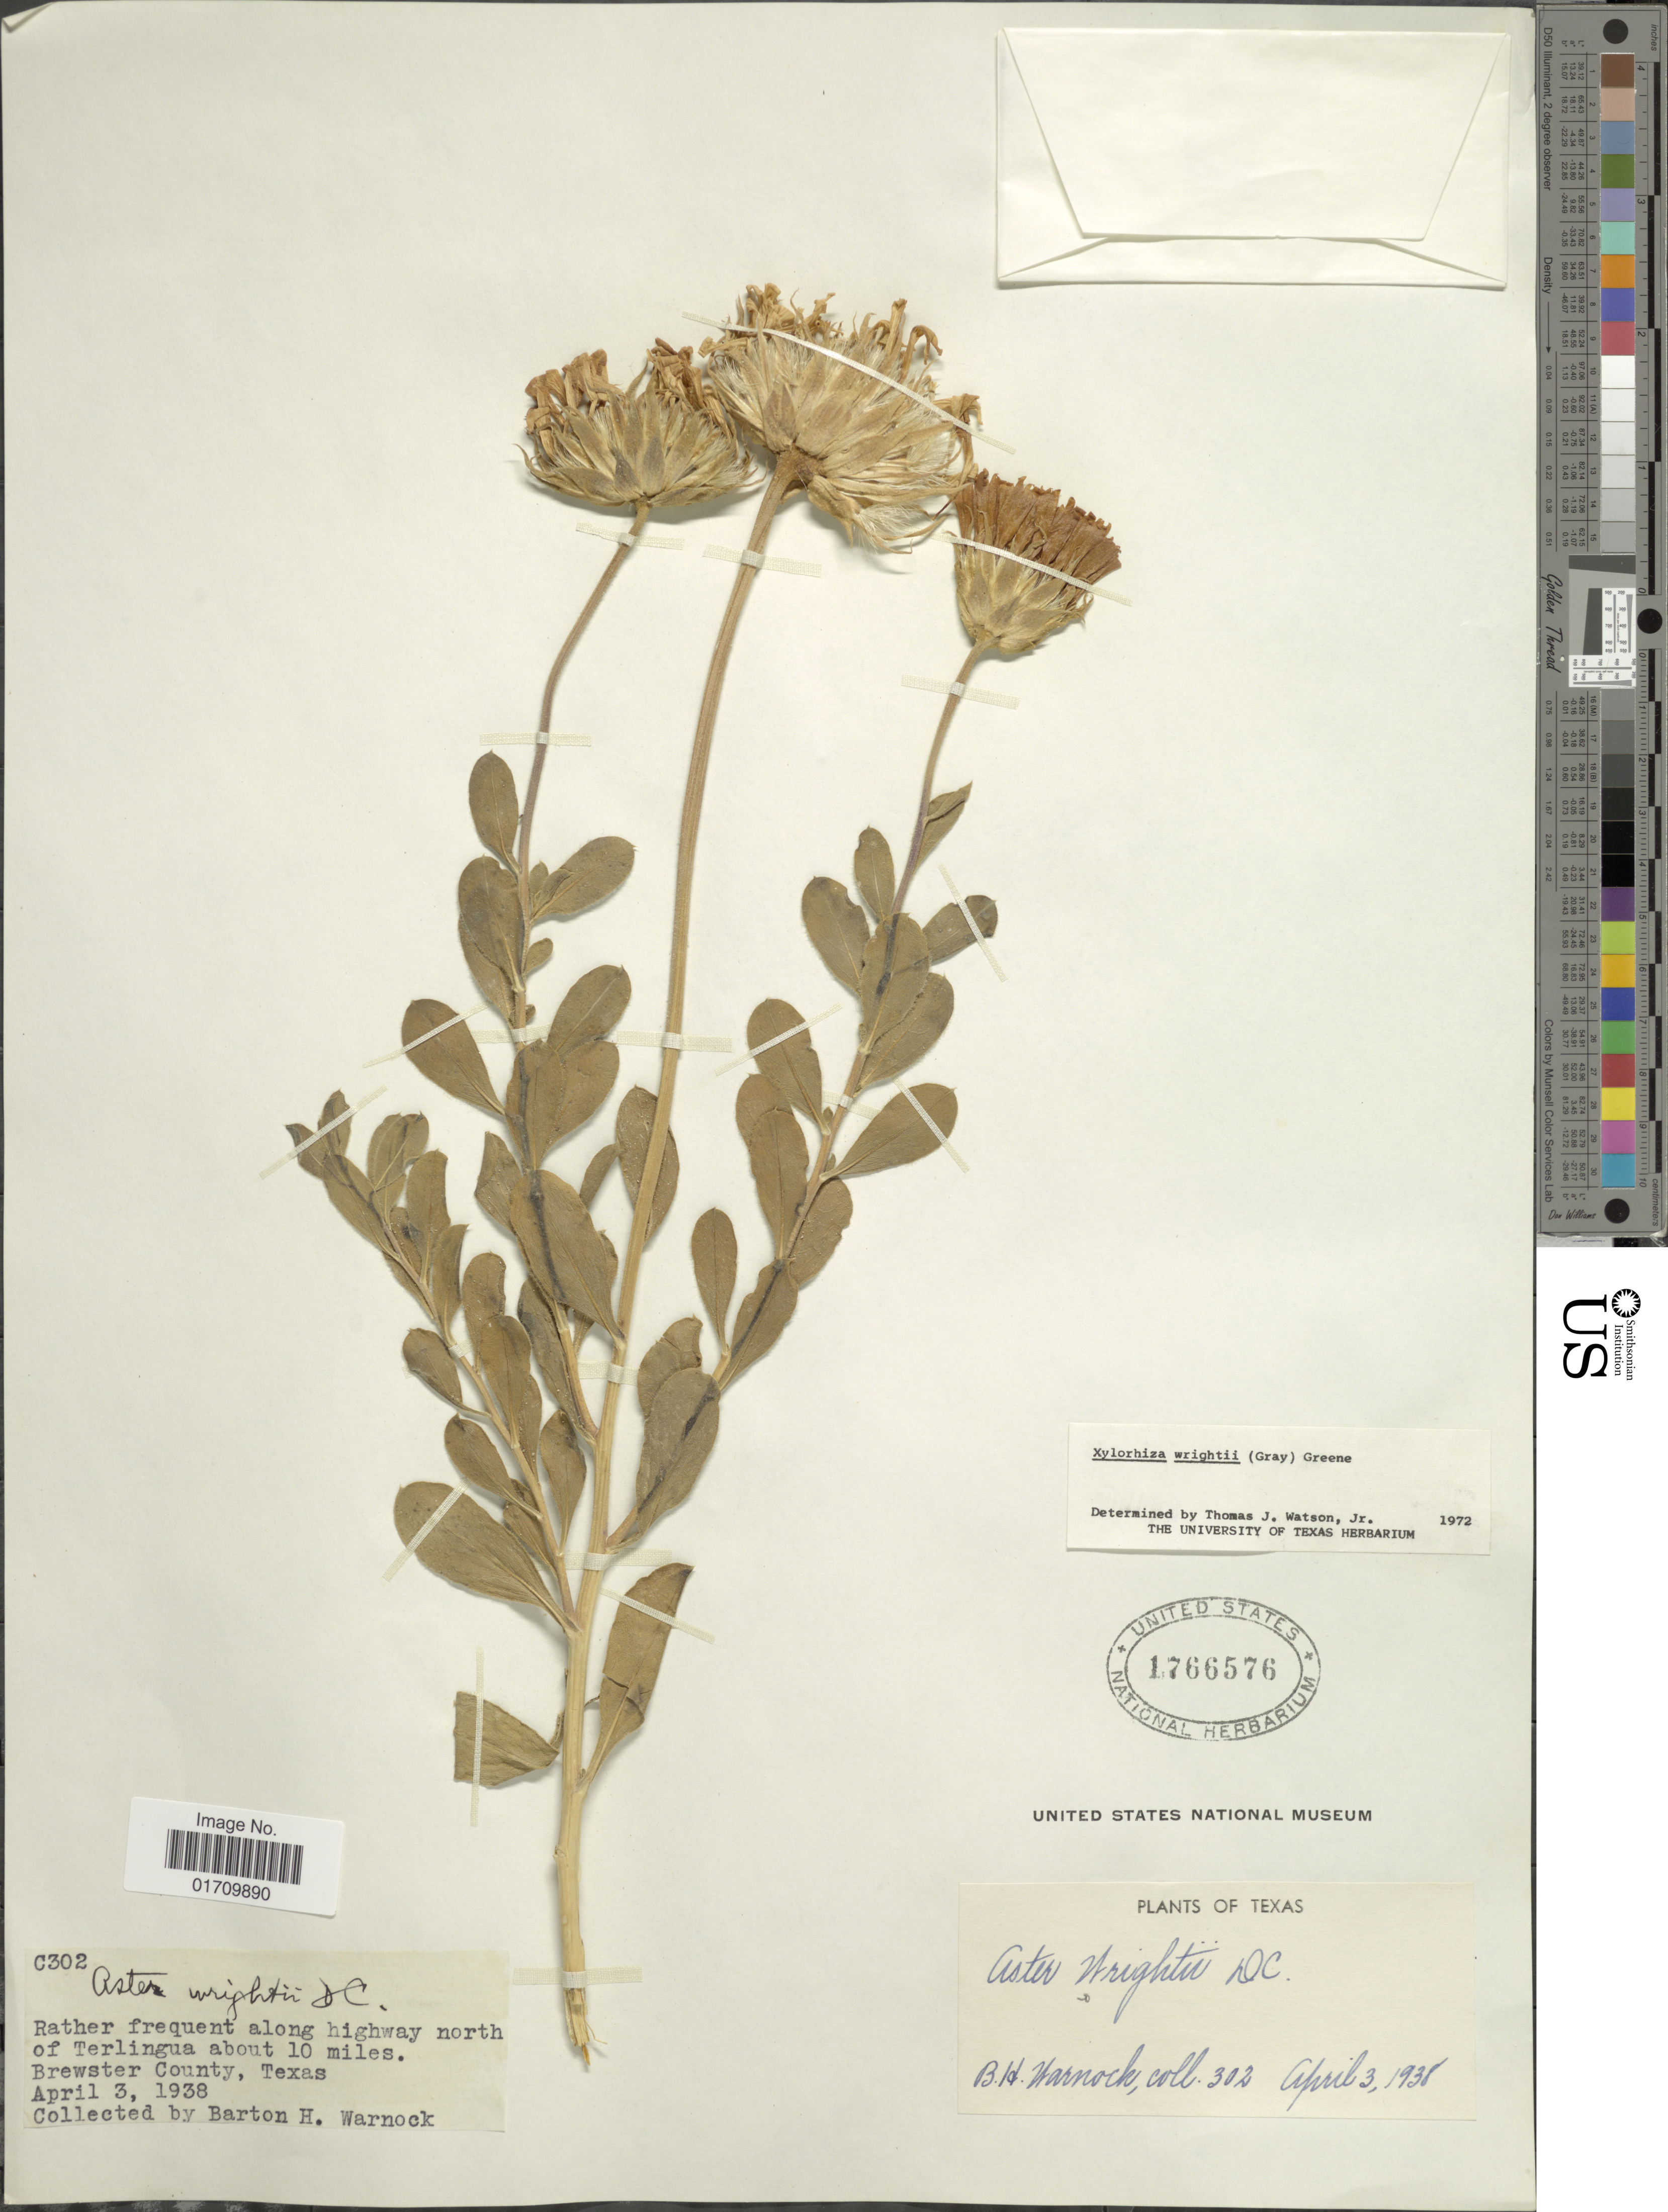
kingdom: Plantae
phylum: Tracheophyta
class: Magnoliopsida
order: Asterales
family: Asteraceae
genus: Xylorhiza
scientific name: Xylorhiza wrightii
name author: (A. Gray) Greene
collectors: B. H. Warnock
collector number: C302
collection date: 1938-04-03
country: United States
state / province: Texas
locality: Along highway north of Terlingua about 10 miles, Brewster County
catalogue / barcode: US 1766576